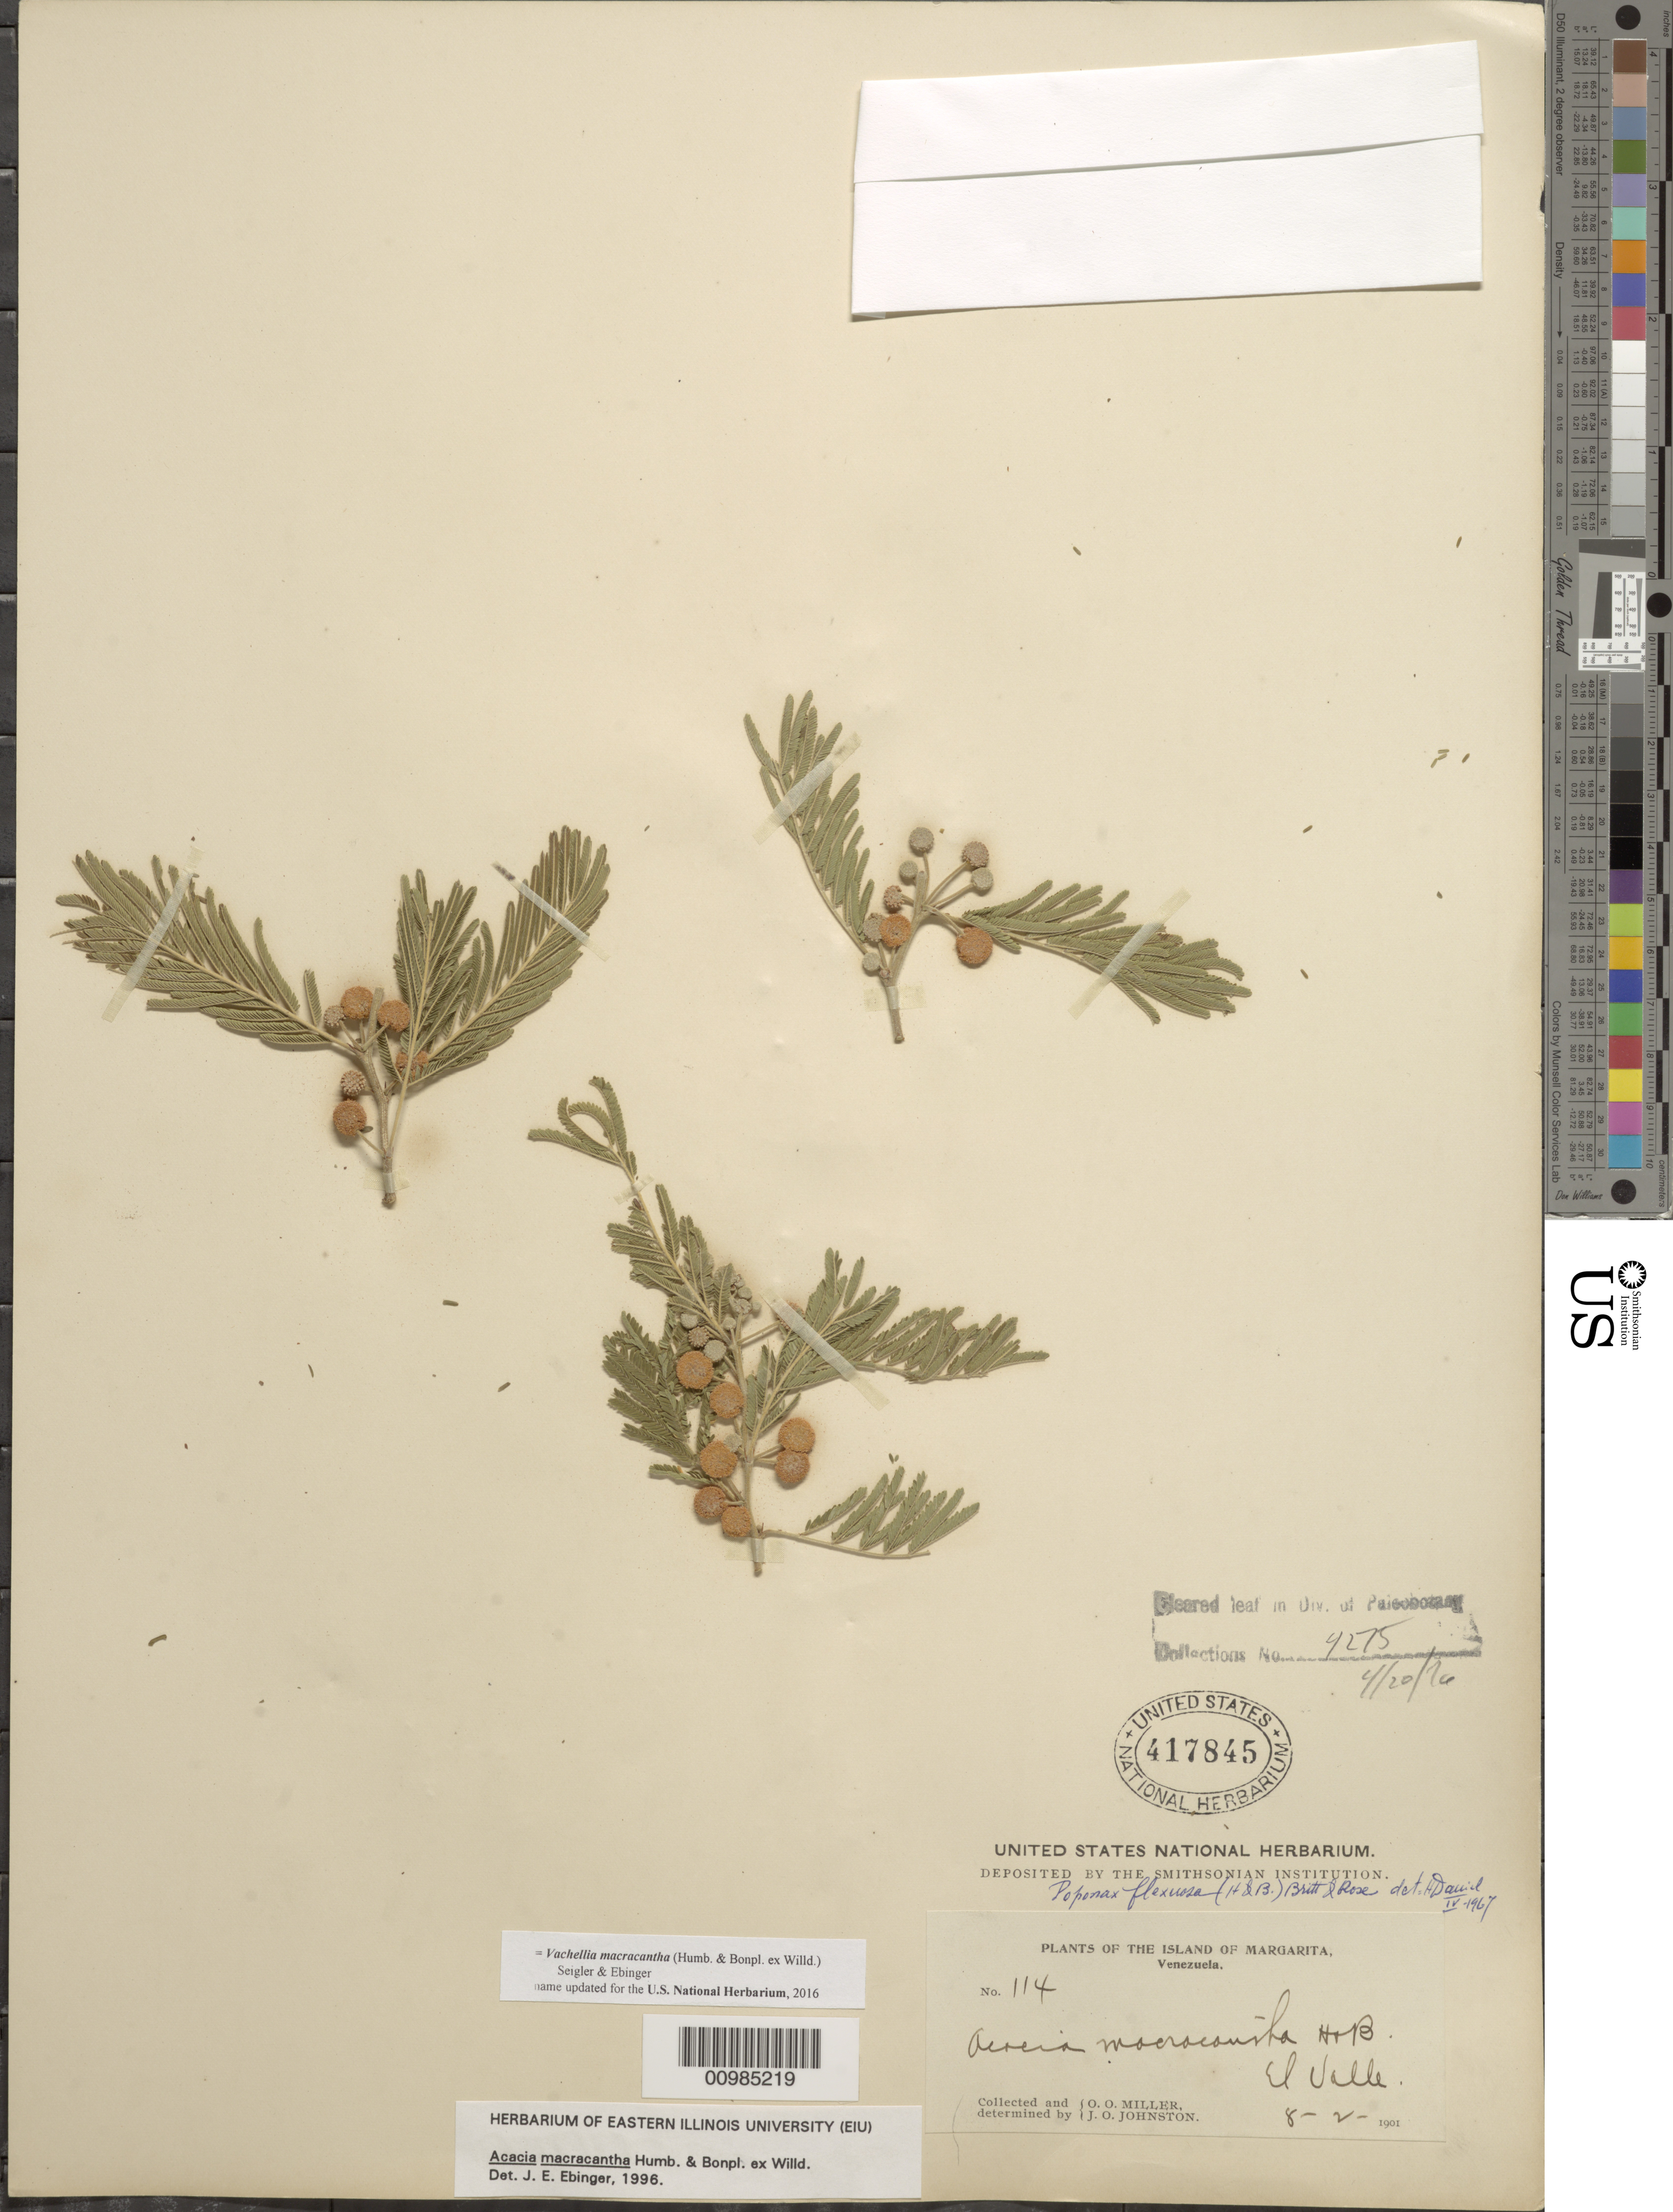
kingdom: Plantae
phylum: Tracheophyta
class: Magnoliopsida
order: Fabales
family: Fabaceae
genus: Vachellia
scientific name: Vachellia macracantha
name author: (Humb. & Bonpl. ex Willd.) Seigler & Ebinger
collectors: O. O. Miller & J. Johnston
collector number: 114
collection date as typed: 08 Feb 1901 or 02 Aug 1901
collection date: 1901-02-08 or 1901-08-02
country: Venezuela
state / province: Nueva Esparta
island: Margarita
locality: El Valle.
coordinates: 0 N, 0 E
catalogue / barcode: US 417845